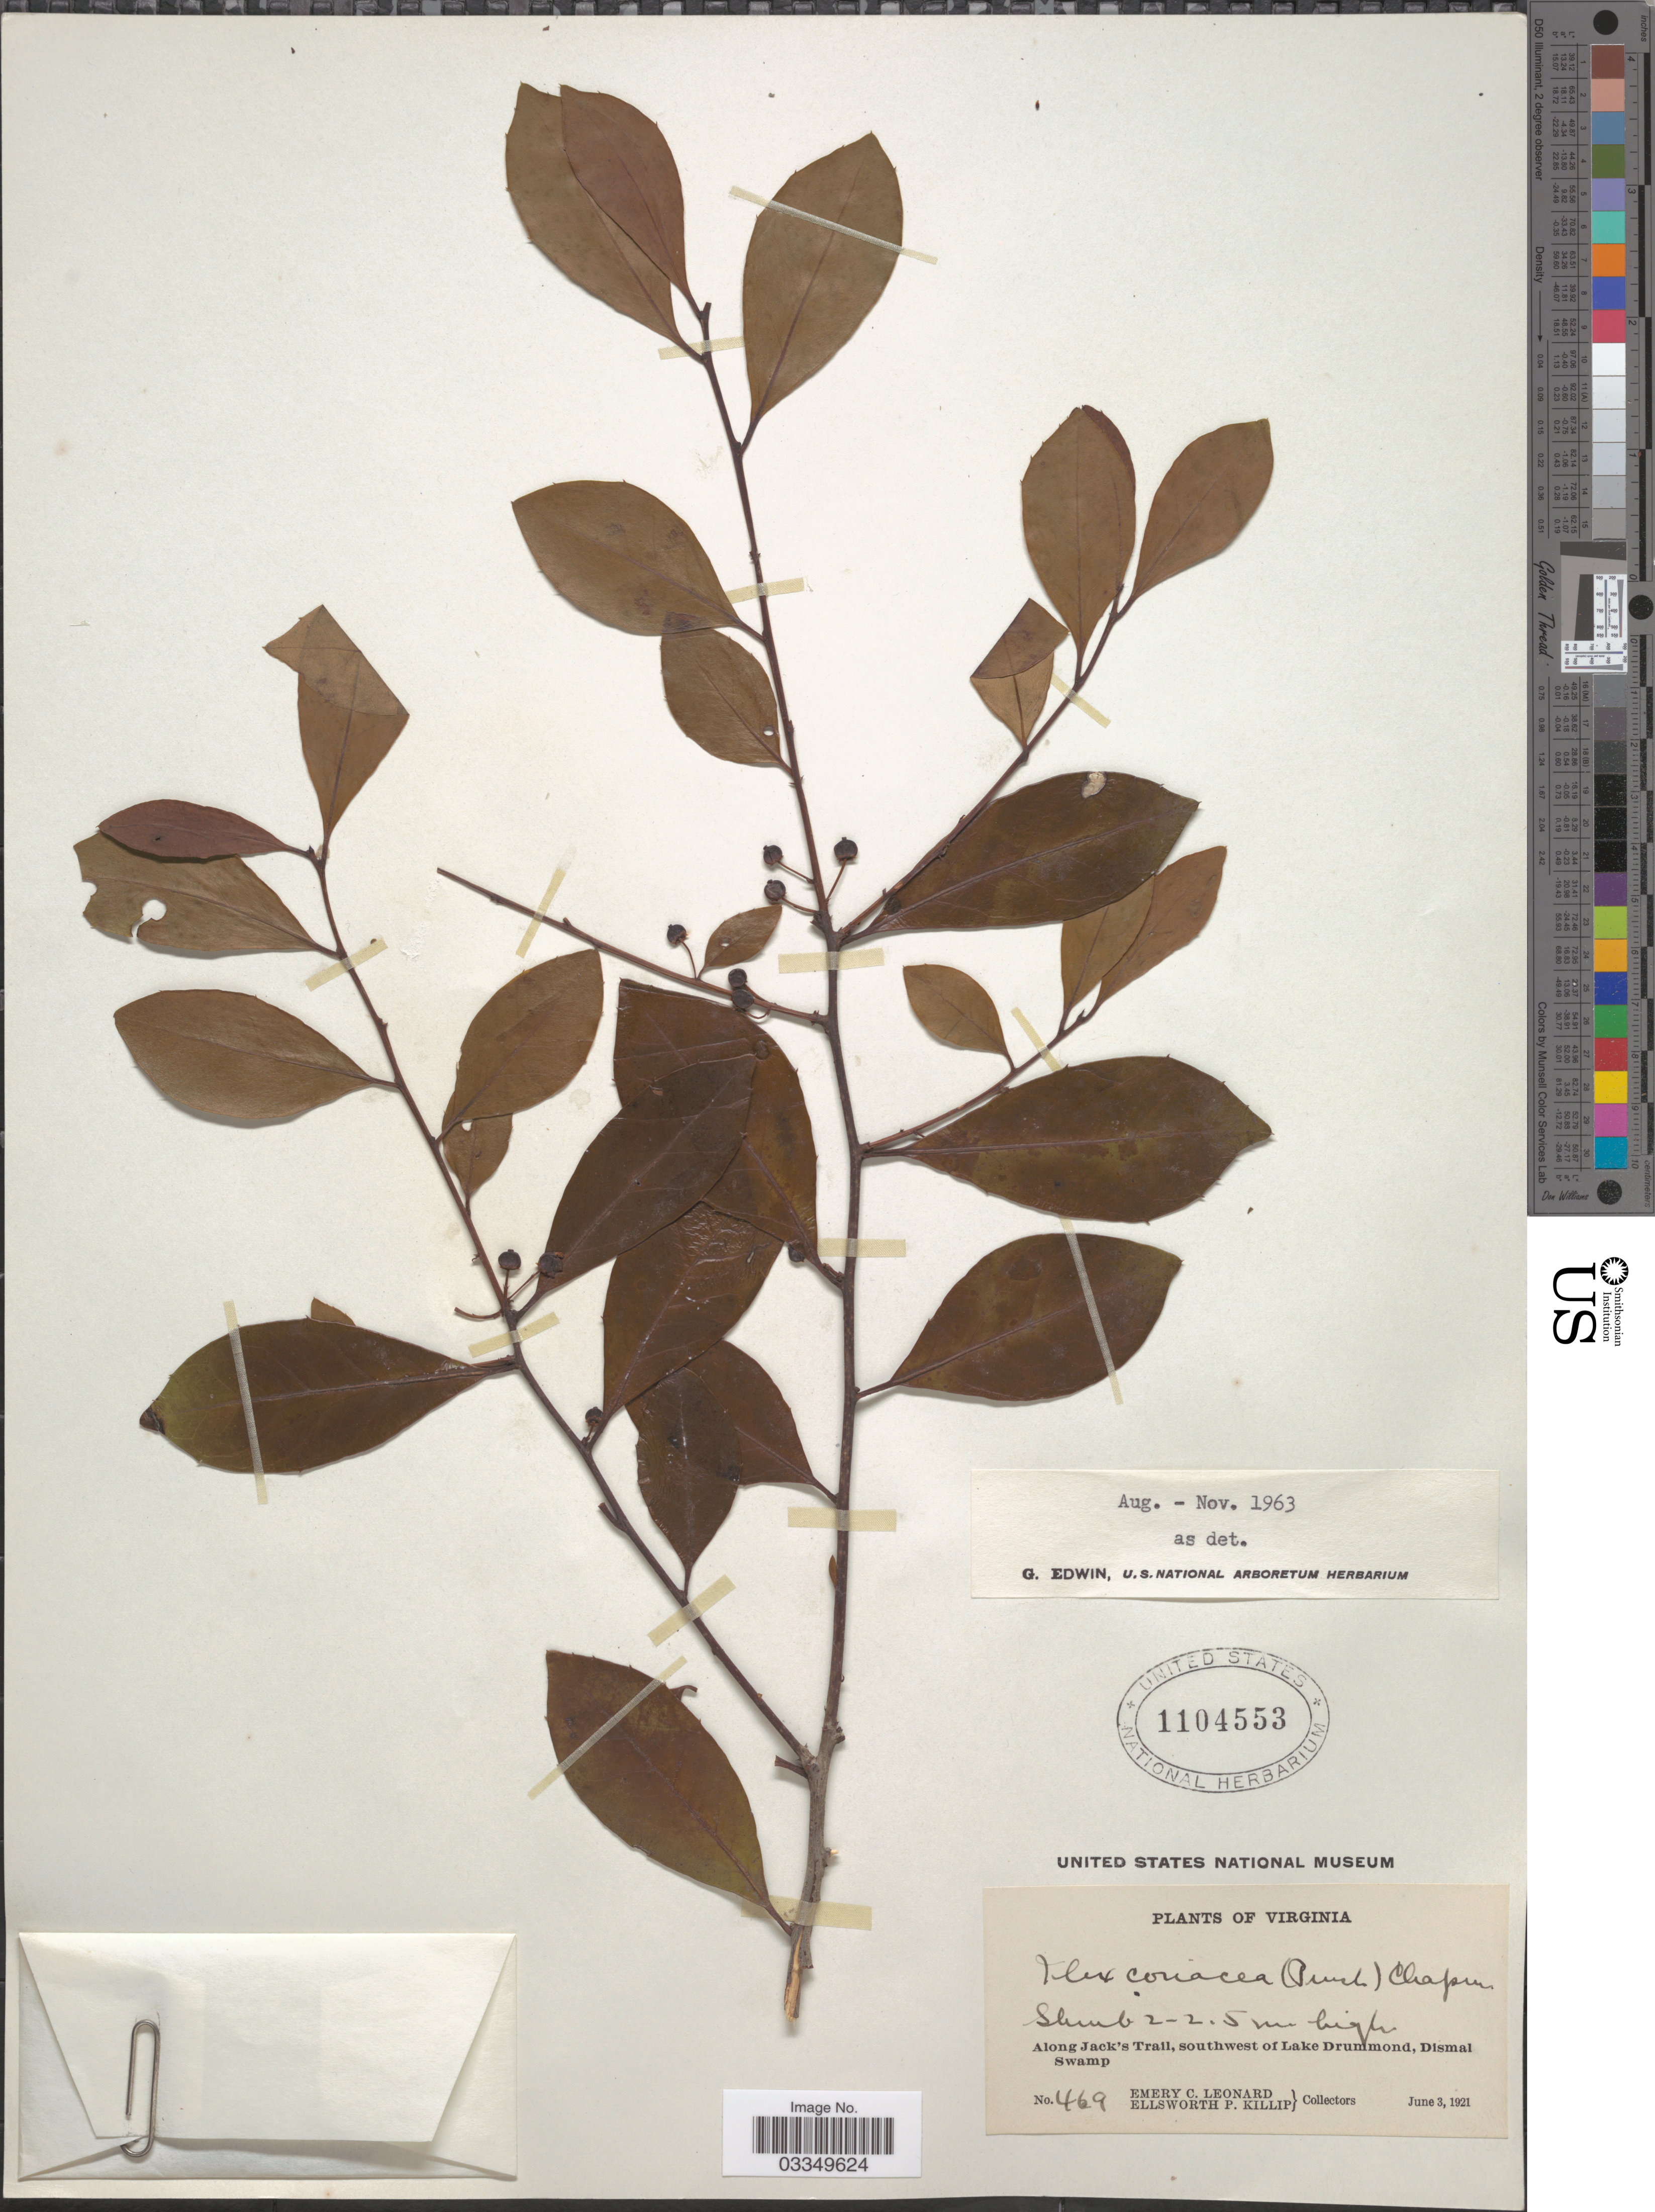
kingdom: Plantae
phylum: Tracheophyta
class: Magnoliopsida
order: Aquifoliales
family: Aquifoliaceae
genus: Ilex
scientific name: Ilex coriacea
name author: (Pursh) Chapm.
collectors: E. C. Leonard & E. P. Killip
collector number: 469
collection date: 1921-06-03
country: United States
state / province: Virginia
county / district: City of Chesapeake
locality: Along Jack's Trail, southwest of Lake Drummond, Dismal Swamp.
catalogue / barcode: US 1104553